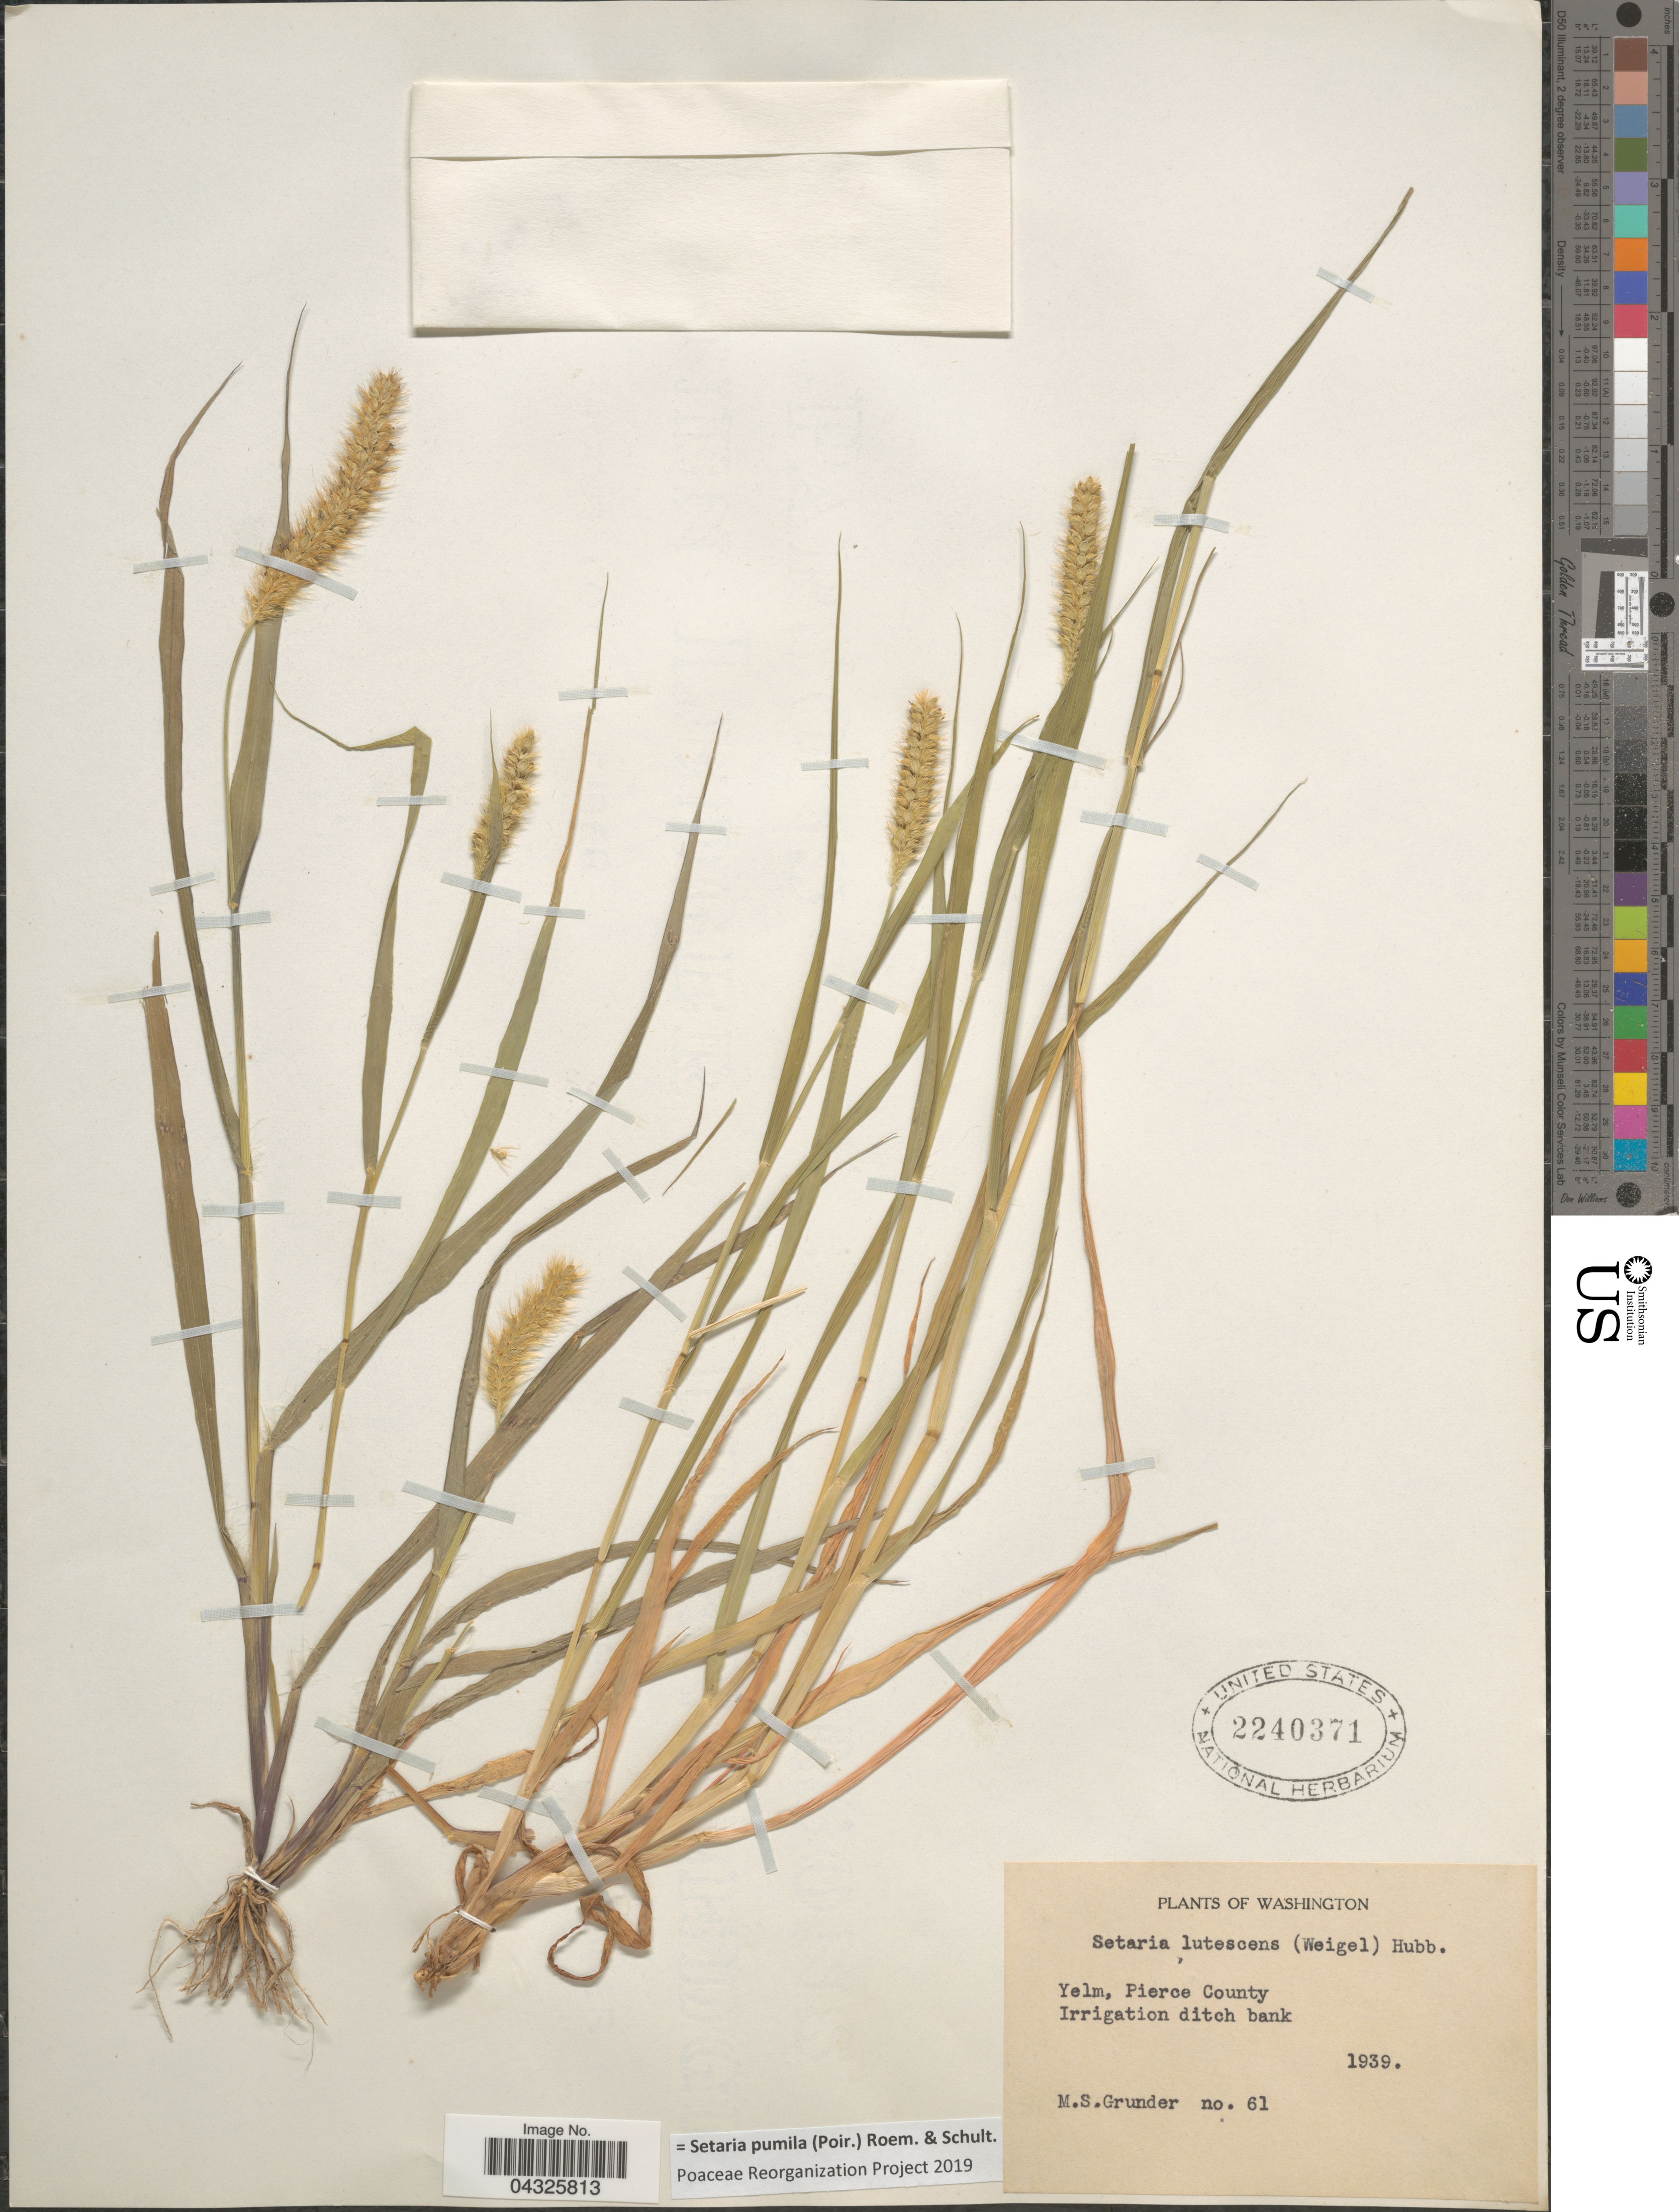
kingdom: Plantae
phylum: Tracheophyta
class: Liliopsida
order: Poales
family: Poaceae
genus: Setaria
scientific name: Setaria pumila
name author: (Poir.) Roem. & Schult.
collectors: M. Grunder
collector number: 61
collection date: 1939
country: United States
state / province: Washington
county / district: Pierce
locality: Yelm, Pierce County. Irrigation ditch bank.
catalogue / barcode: US 2240371